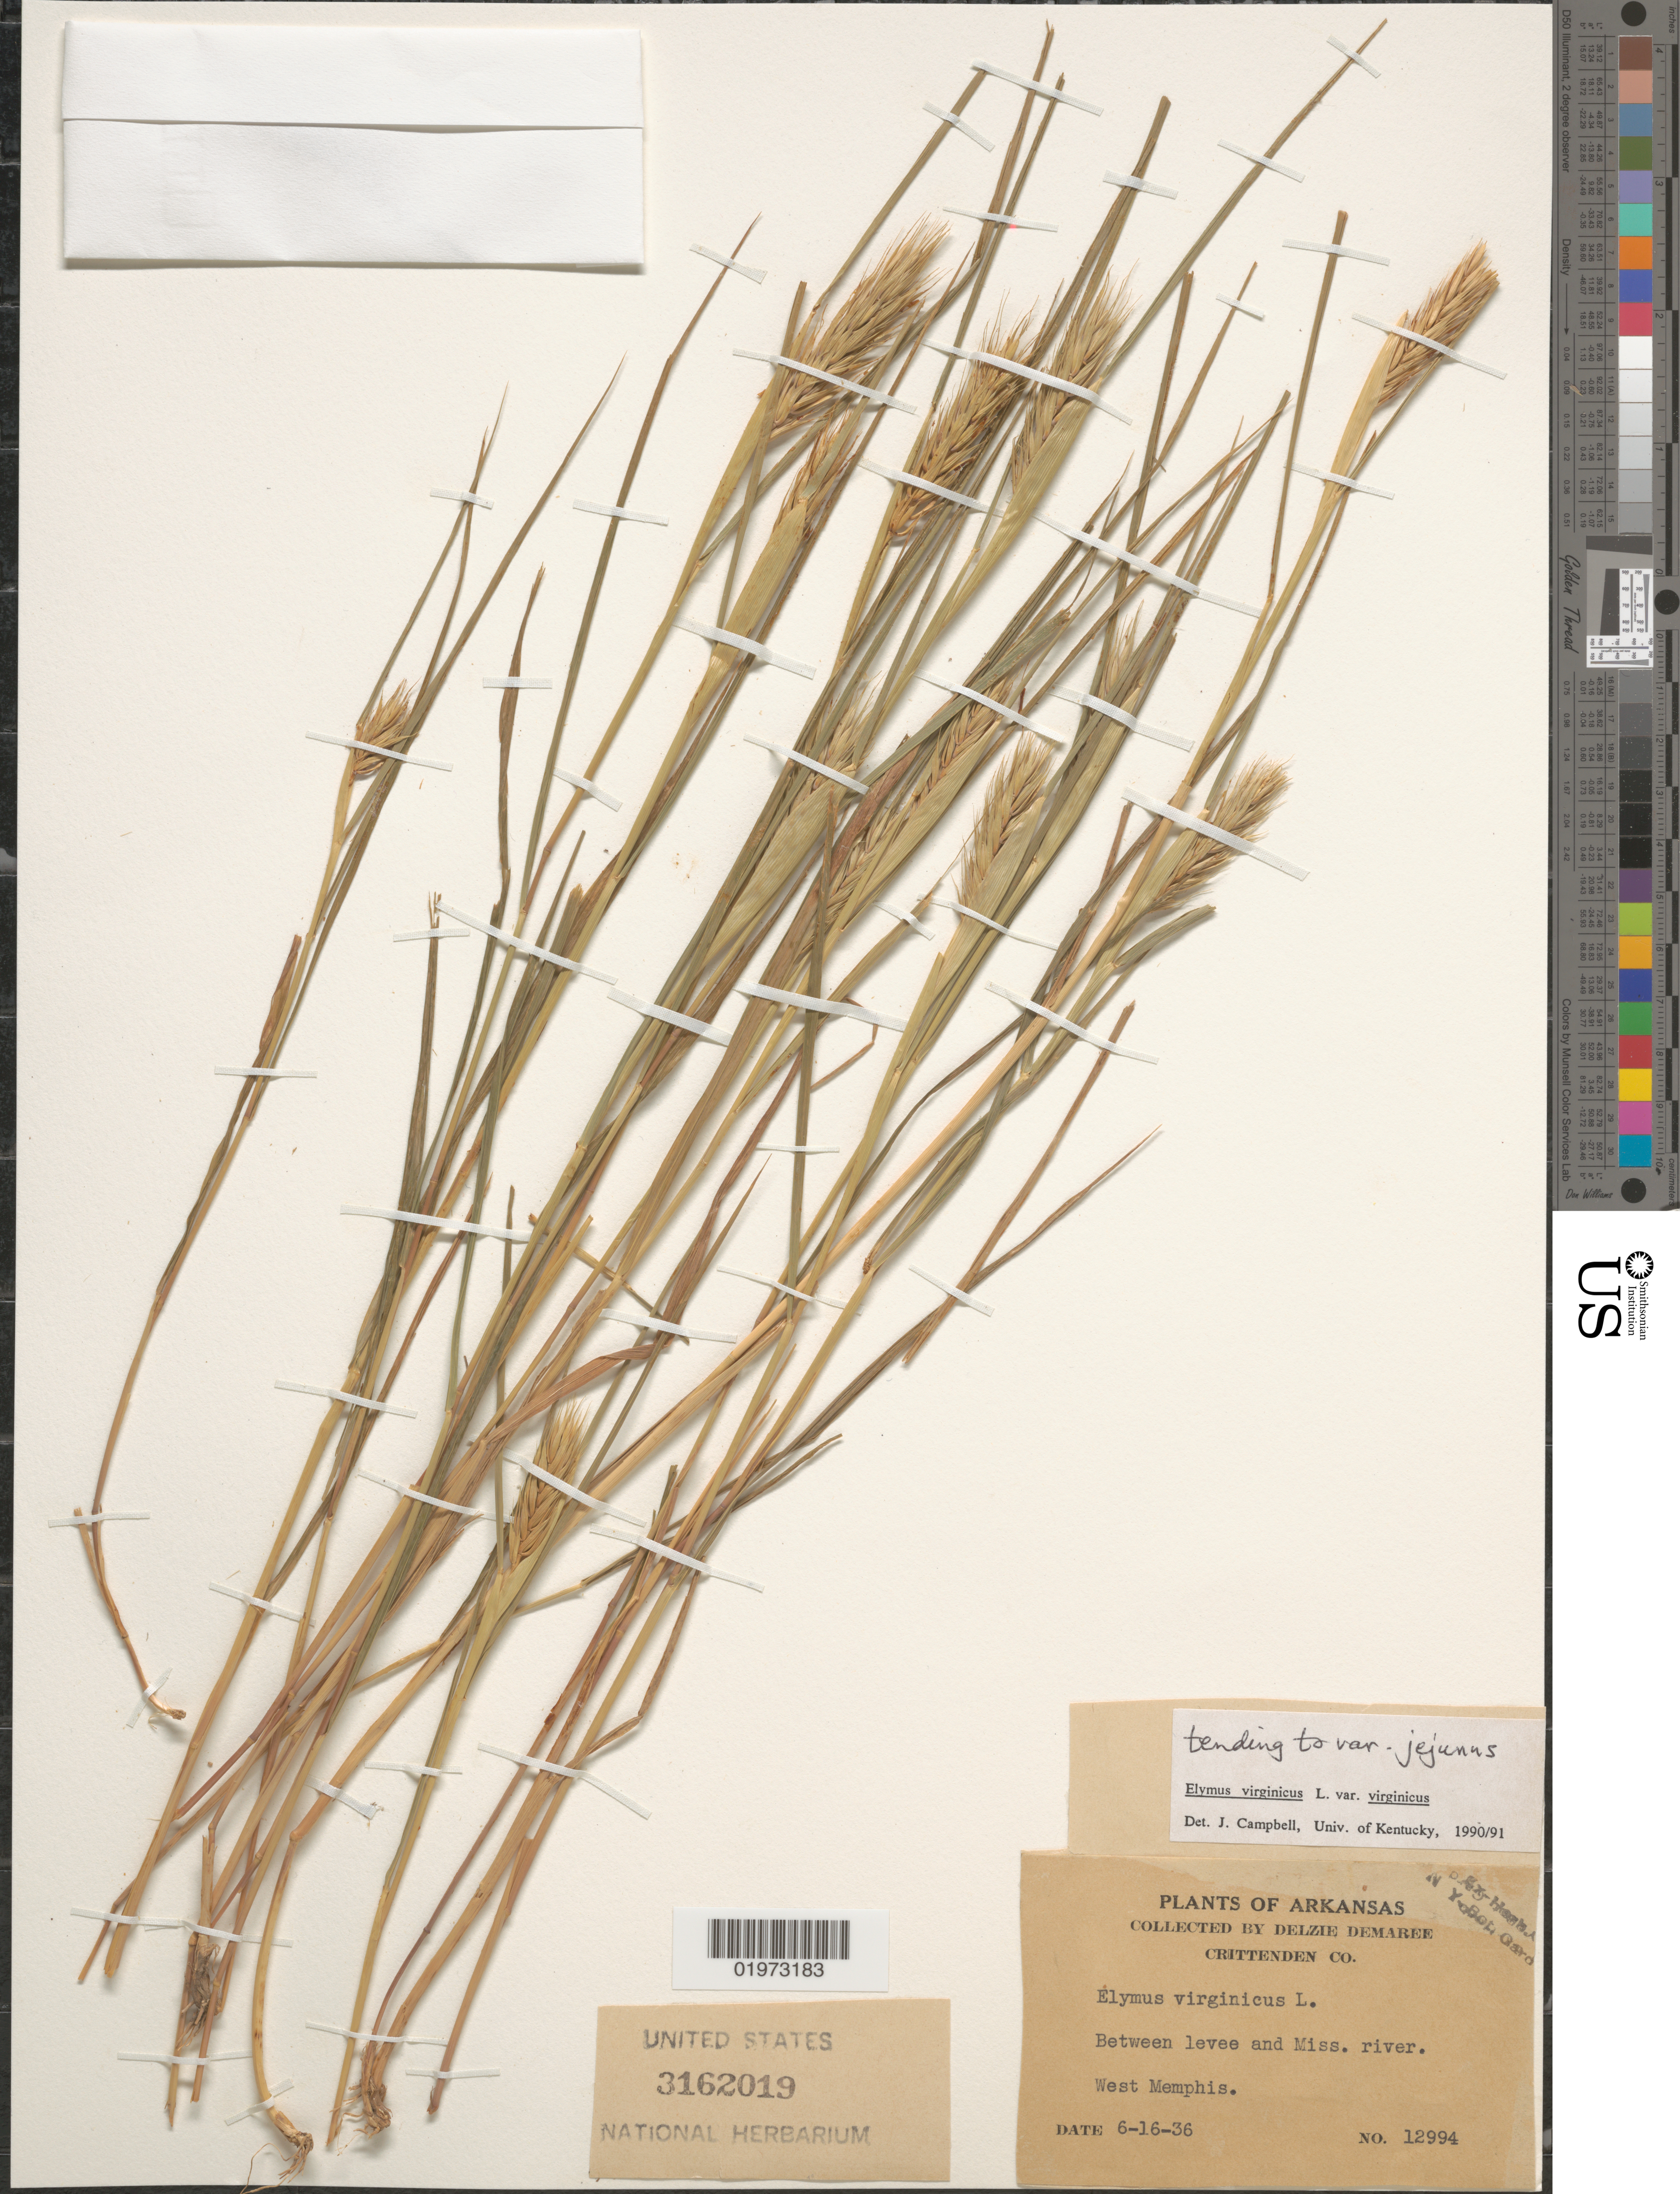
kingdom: Plantae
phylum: Tracheophyta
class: Liliopsida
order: Poales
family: Poaceae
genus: Elymus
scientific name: Elymus virginicus var. virginicus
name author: L.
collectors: D. Demaree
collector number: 12994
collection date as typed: Transcribed d/m/y: 16/6/36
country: United States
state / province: Arkansas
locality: Crittenden Co. Between levee and Miss. river. West Memphis.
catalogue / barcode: US 3162019